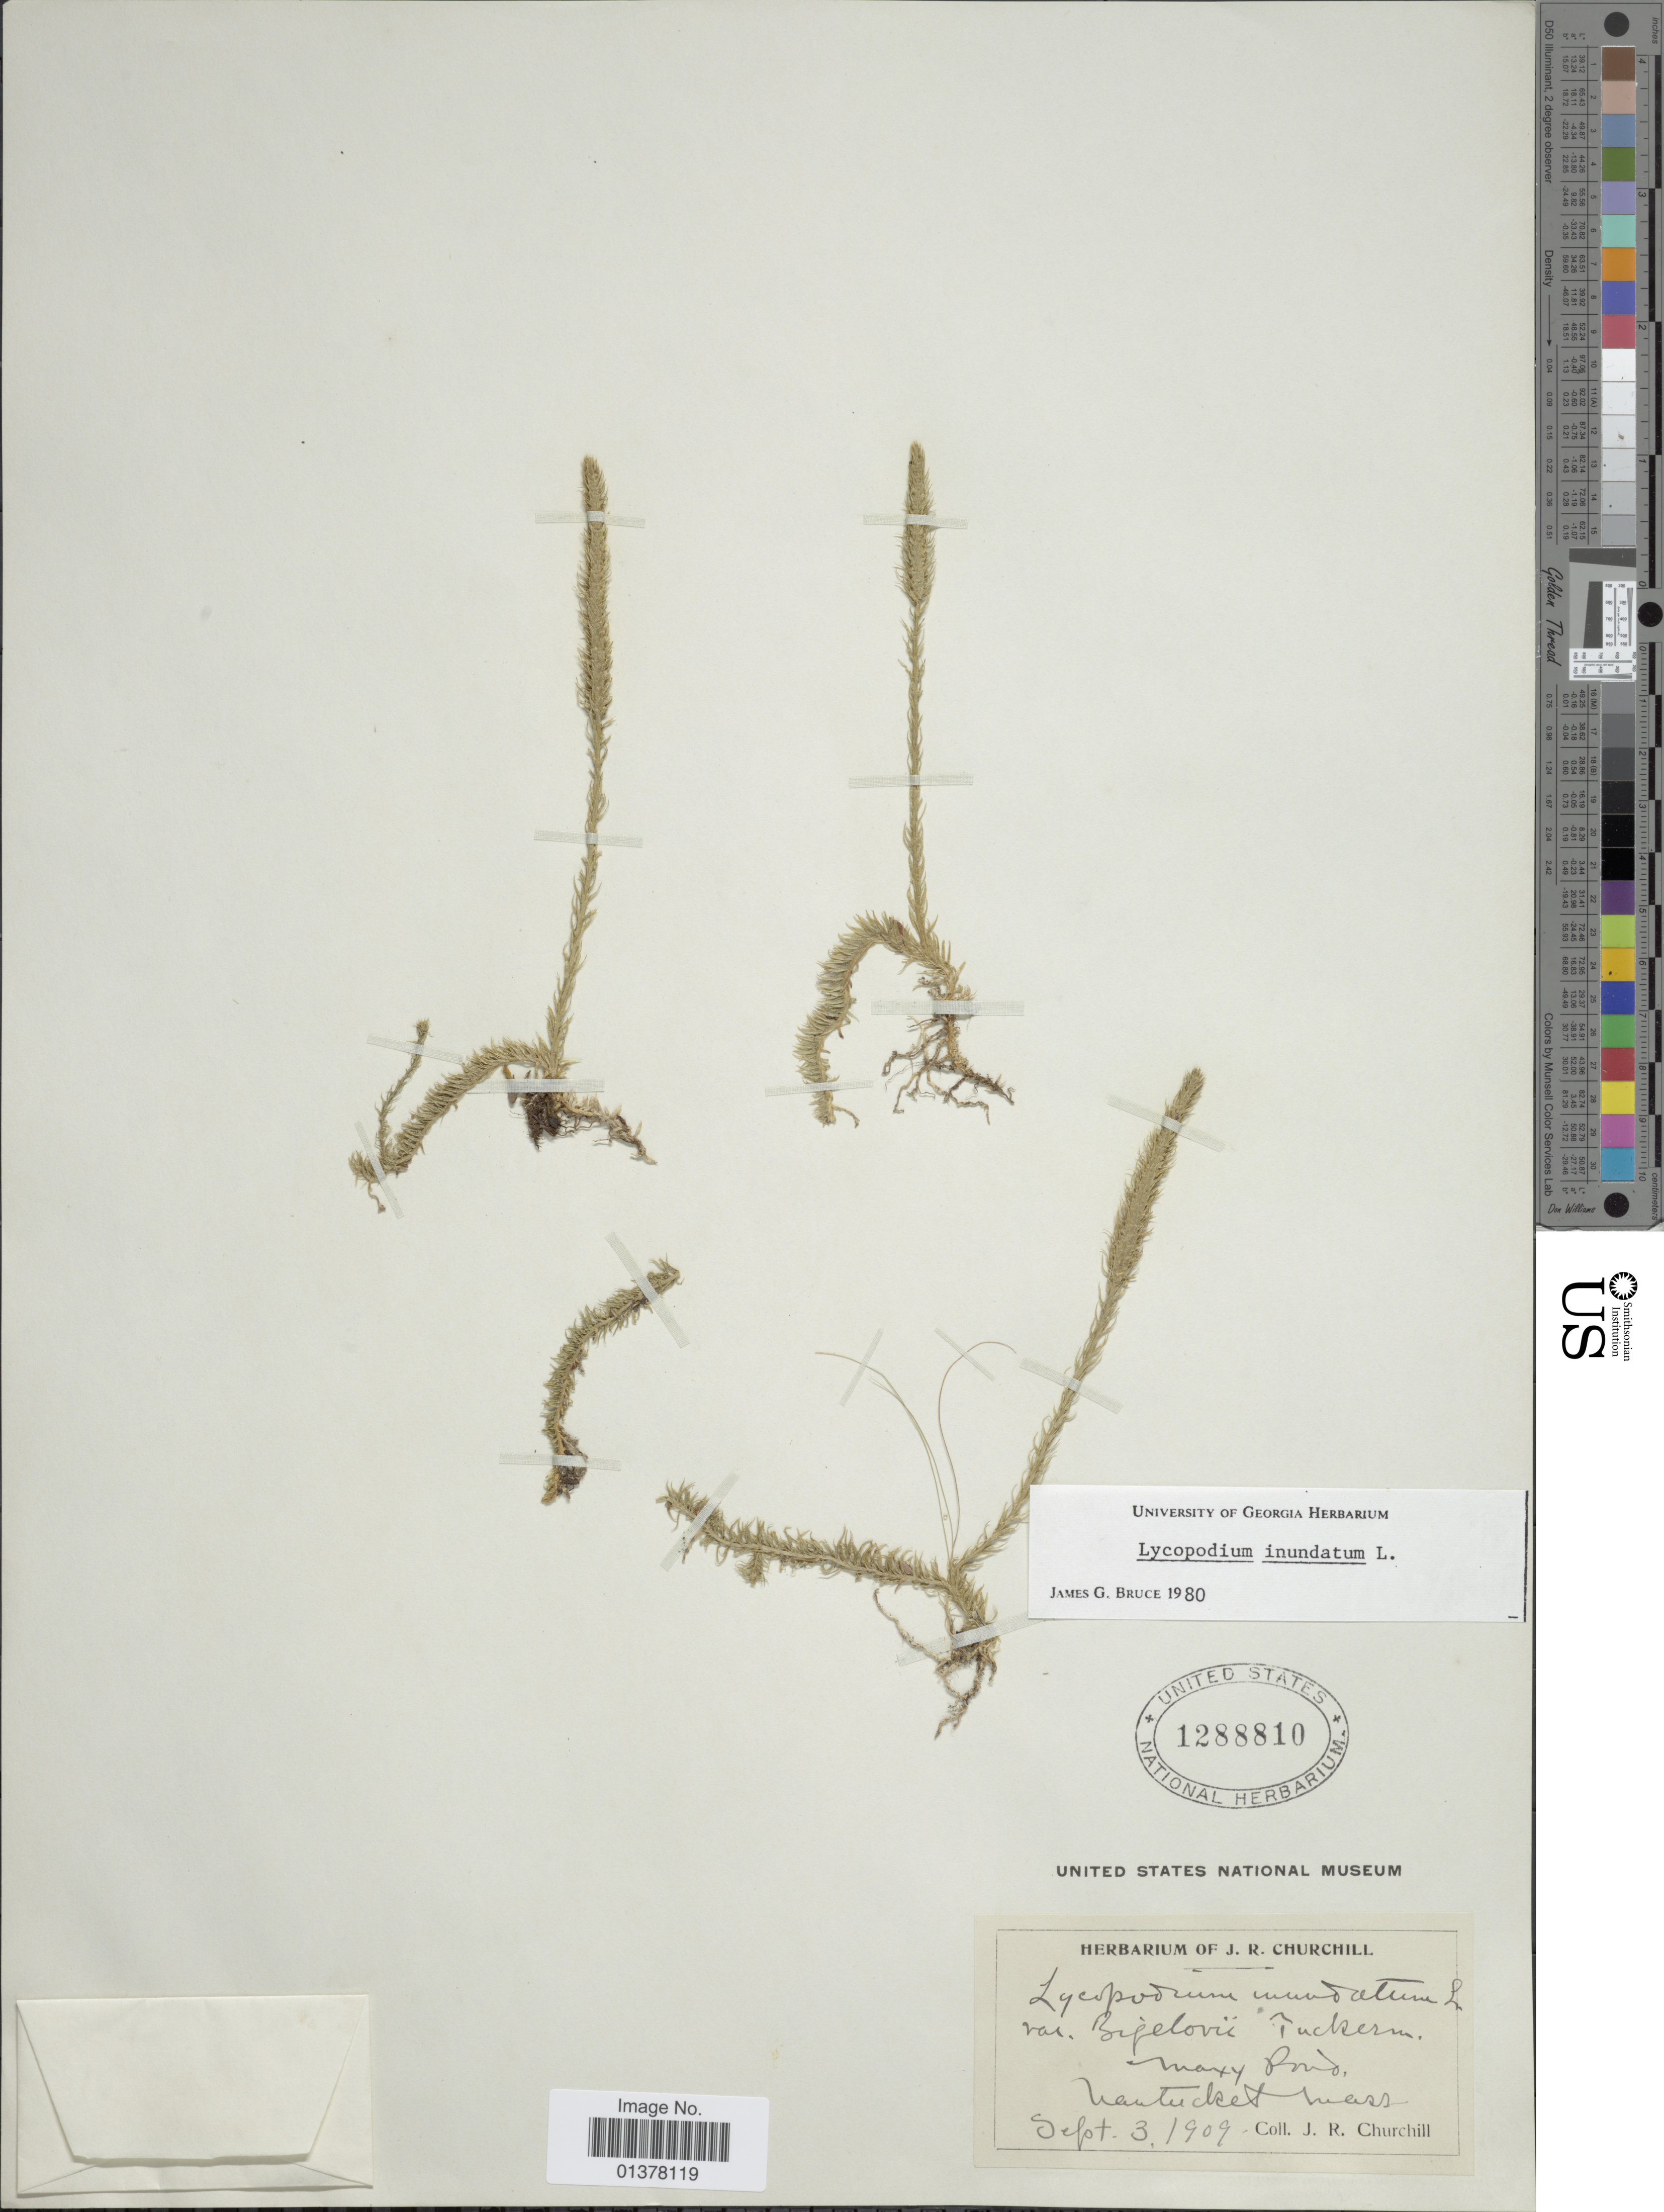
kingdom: Plantae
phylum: Tracheophyta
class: Lycopodiopsida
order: Lycopodiales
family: Lycopodiaceae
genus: Lycopodiella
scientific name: Lycopodiella appressa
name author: (Chapm.) Cranfill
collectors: J. Churchill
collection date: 1909-09-03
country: United States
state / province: Massachusetts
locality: Maxy Pond Nautucket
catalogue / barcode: US 1288810